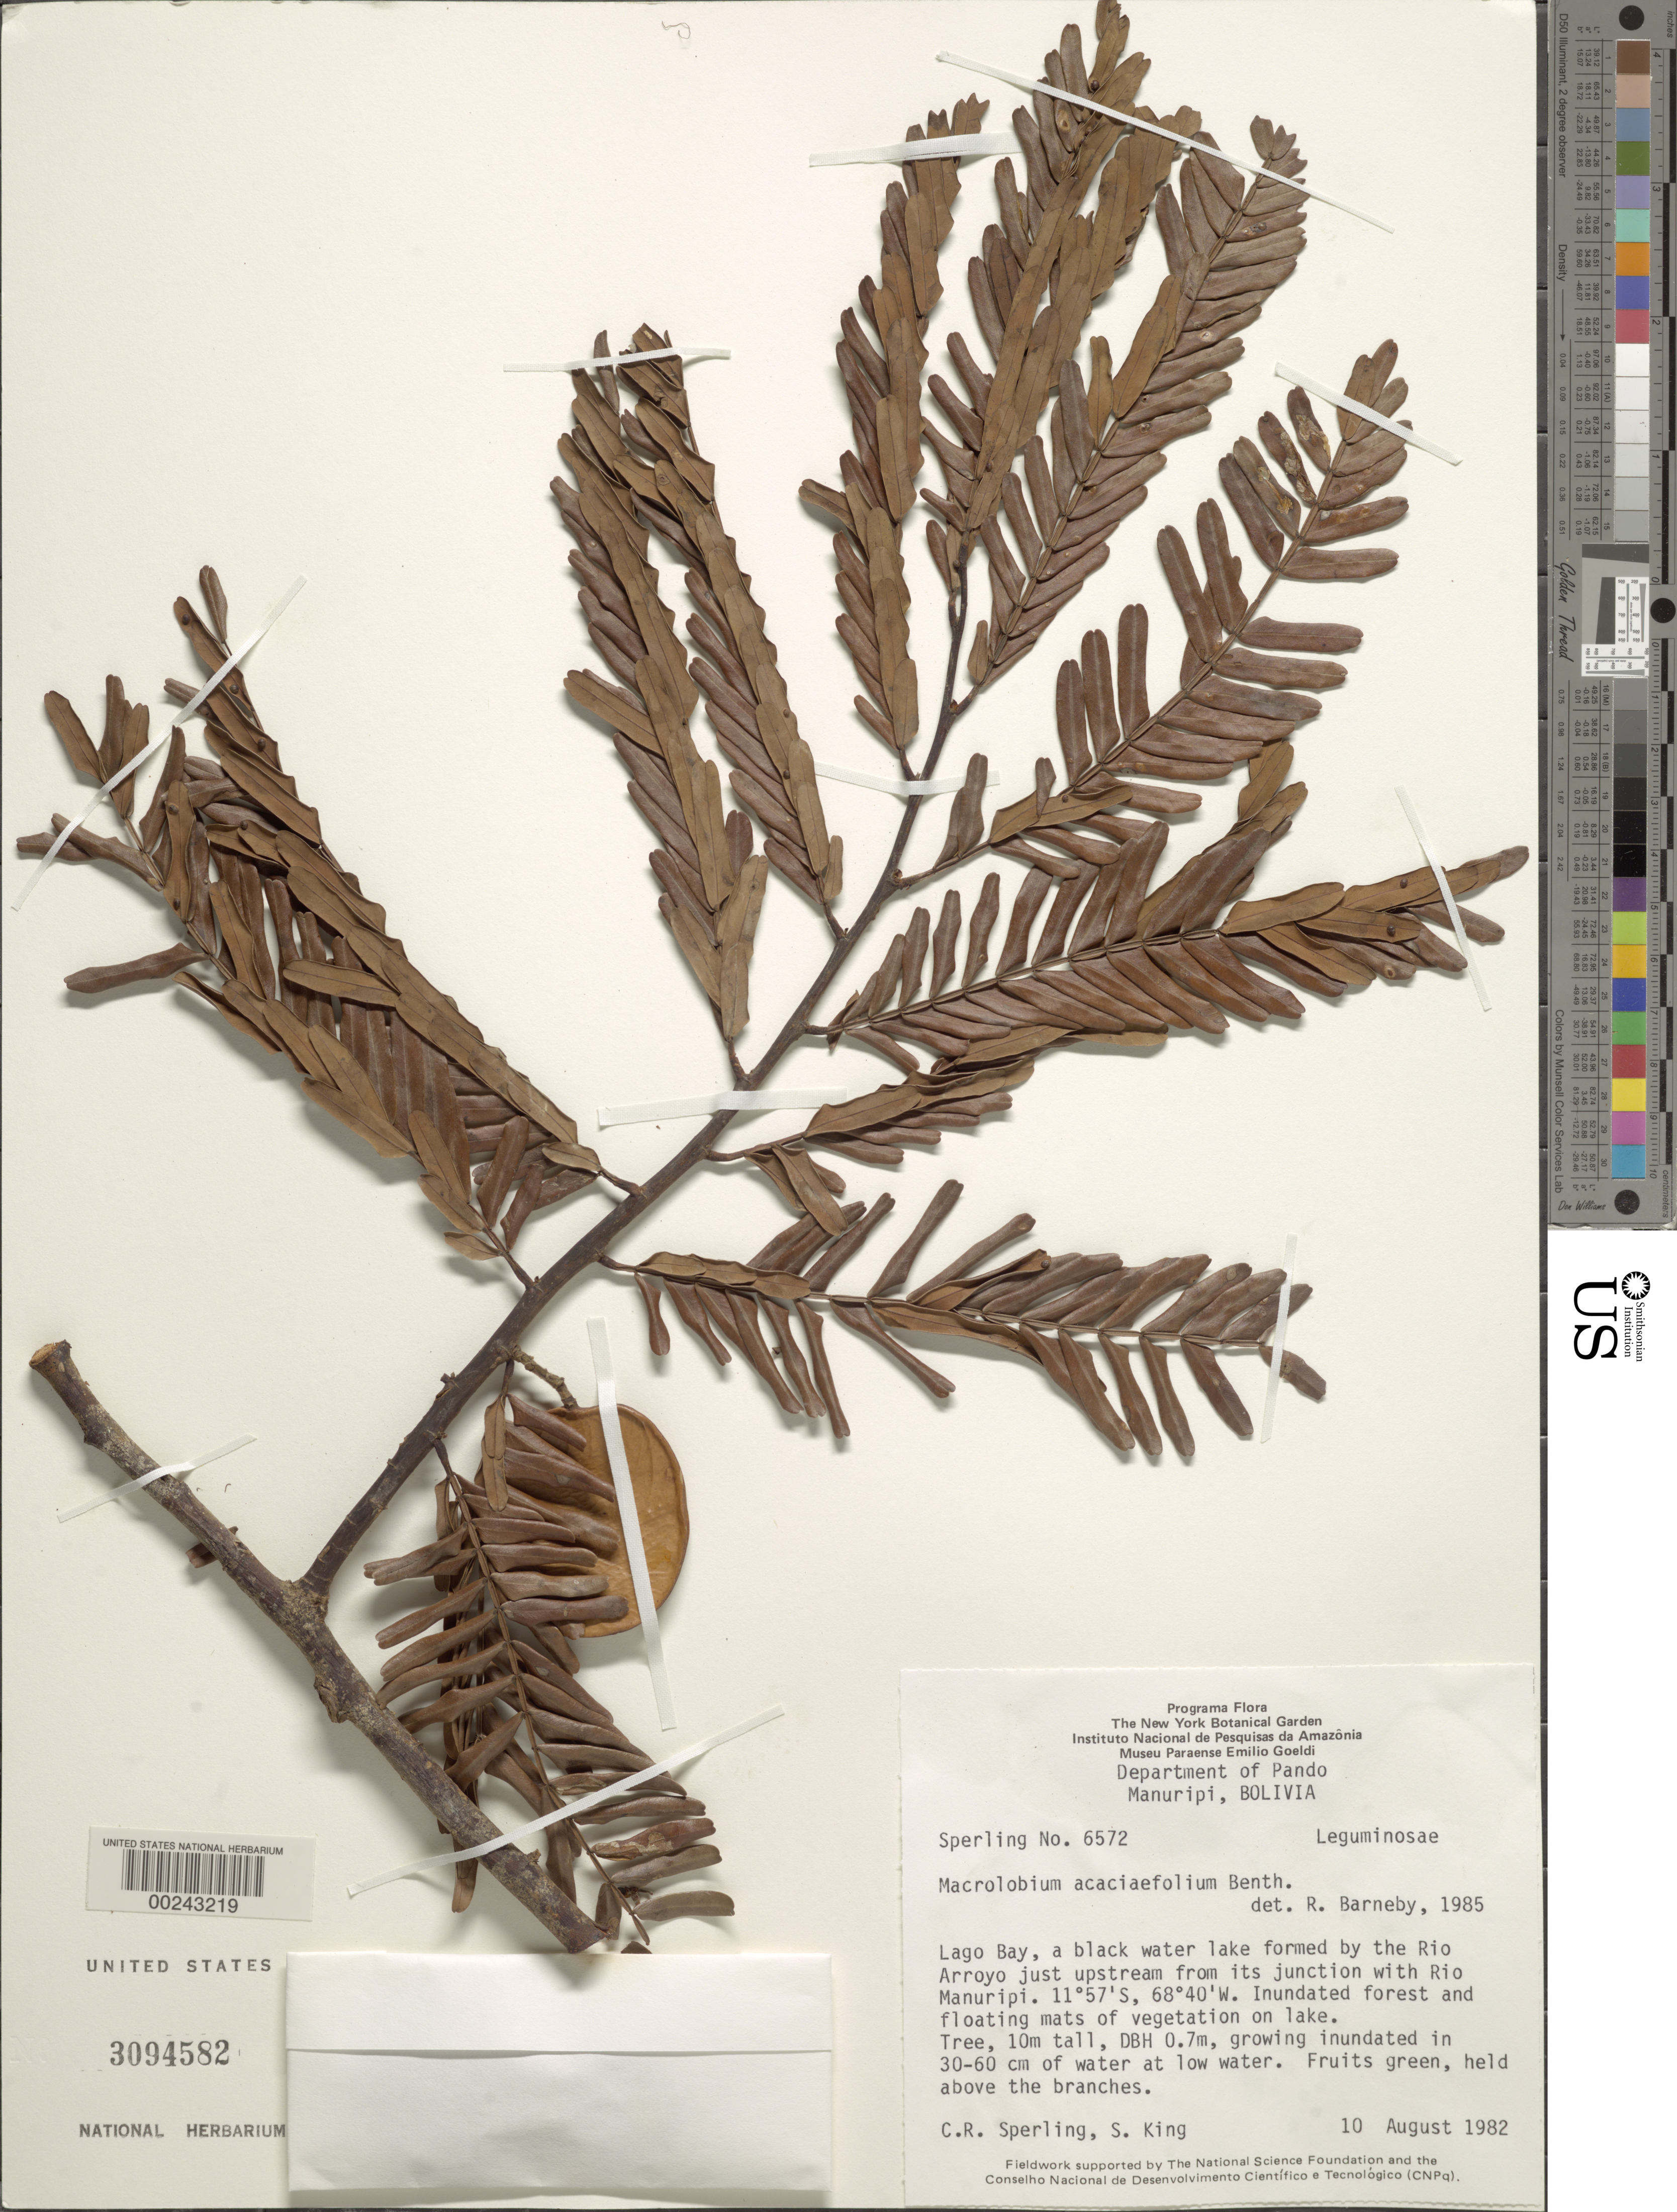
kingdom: Plantae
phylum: Tracheophyta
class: Magnoliopsida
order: Fabales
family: Fabaceae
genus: Macrolobium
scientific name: Macrolobium acaciifolium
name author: (Benth.) Benth.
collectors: C. R. Sperling & S. R. King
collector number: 6572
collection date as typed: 10 Aug 1982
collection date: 1982-08-10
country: Bolivia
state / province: Pando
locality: Lago Bay, black water lake formed by Rio Arroyo just upstream from its junction with Rio Manuripi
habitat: Inundated forest and floating mats of vegatation on lake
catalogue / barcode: US 3094582